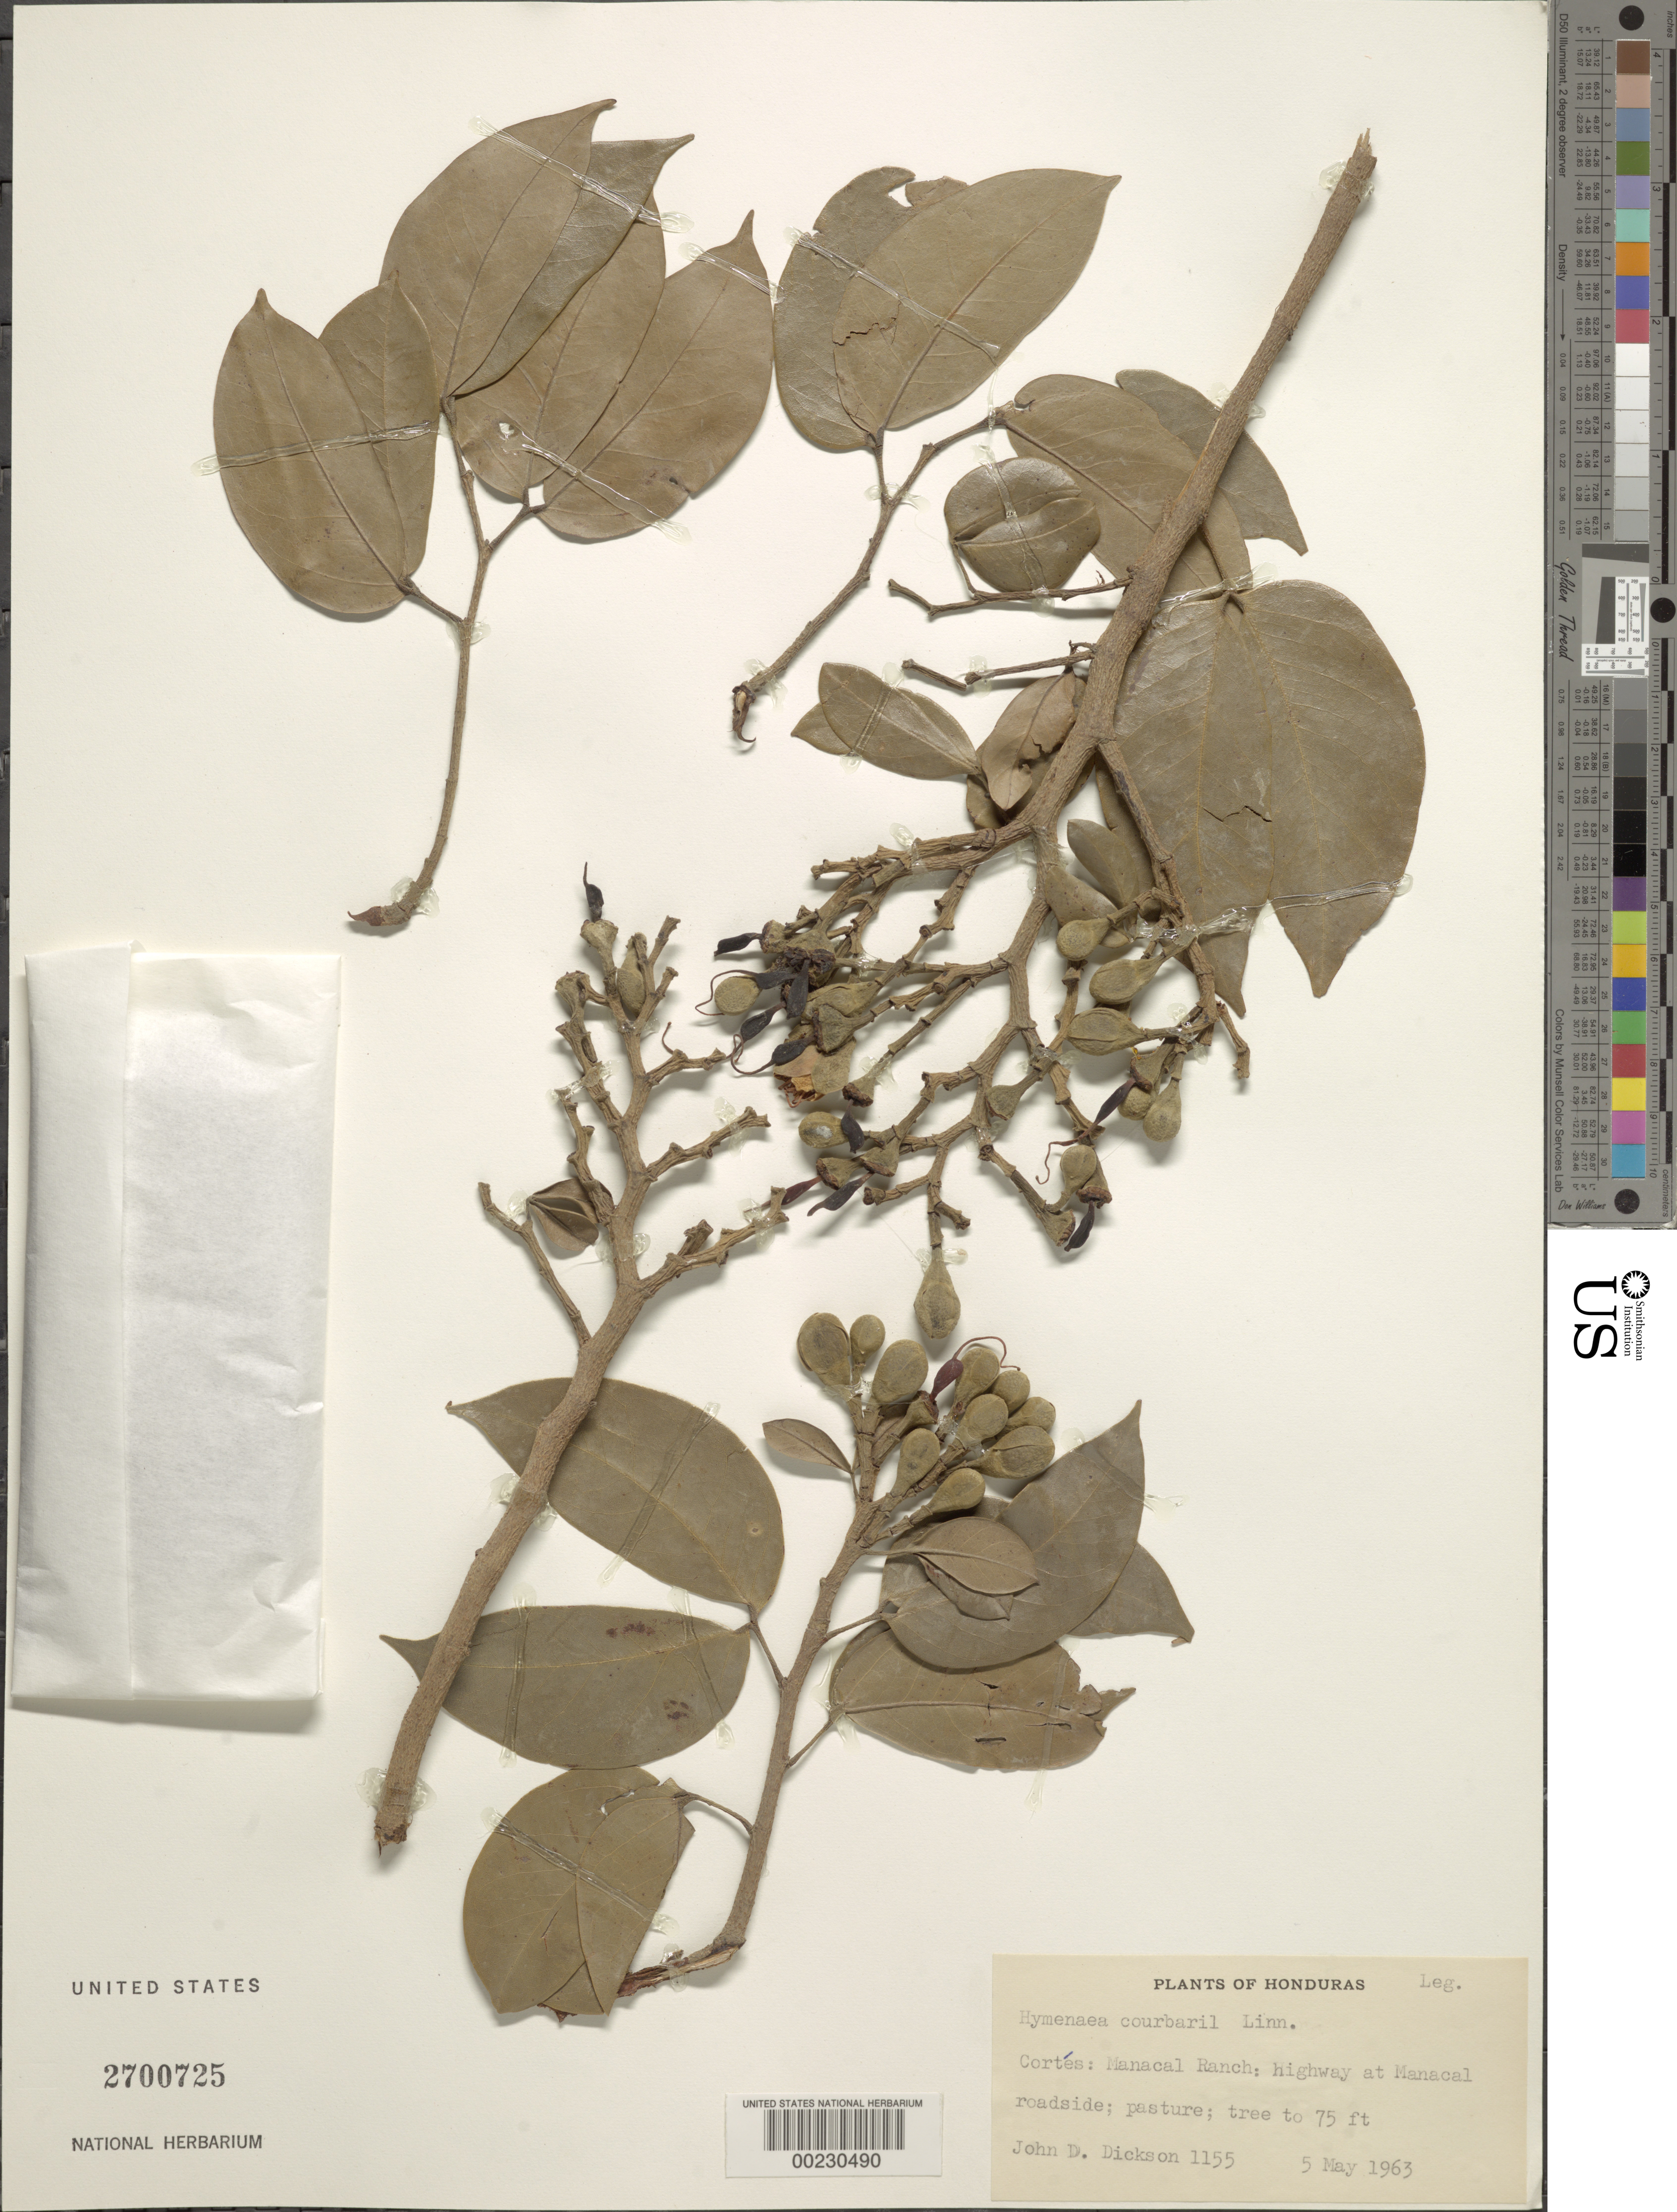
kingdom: Plantae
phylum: Tracheophyta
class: Magnoliopsida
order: Fabales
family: Fabaceae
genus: Hymenaea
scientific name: Hymenaea courbaril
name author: L.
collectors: J. Dickson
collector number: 1155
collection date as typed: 05 May 1963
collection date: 1963-05-05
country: Honduras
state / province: Cortés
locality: Manacal ranch; highway at Manacal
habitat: Roadside; pasture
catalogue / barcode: US 2700725